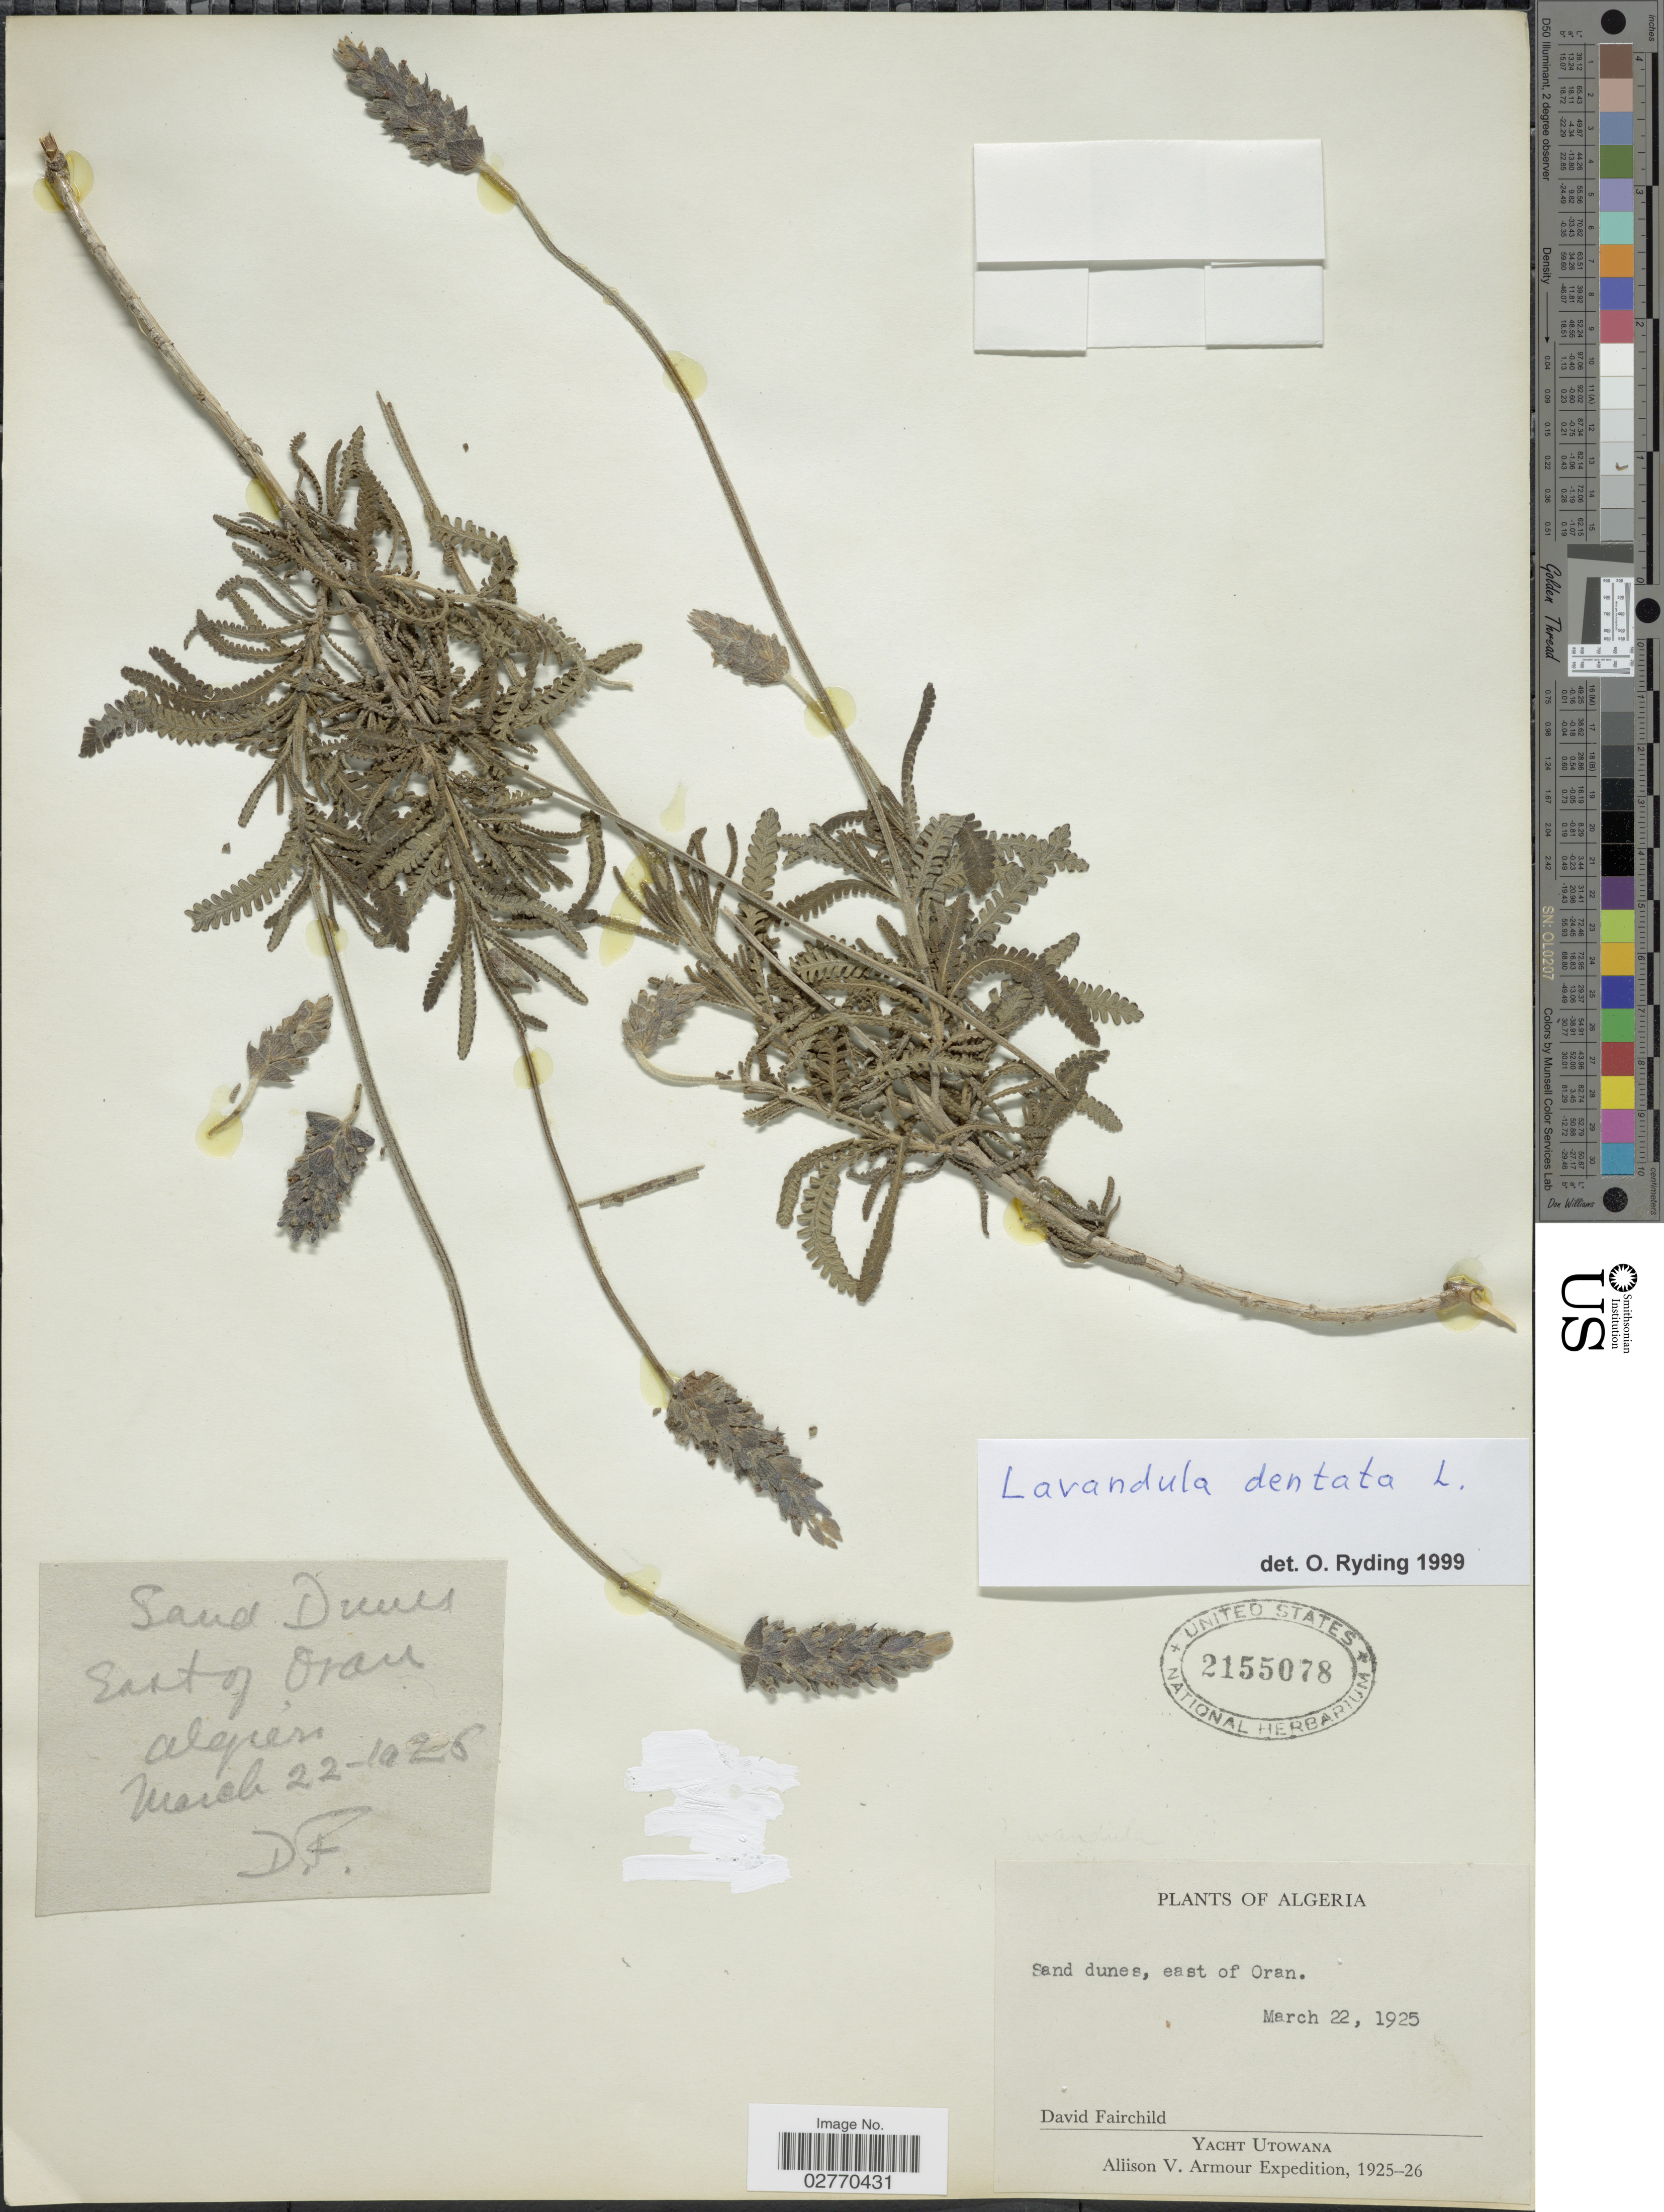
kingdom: Plantae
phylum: Tracheophyta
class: Magnoliopsida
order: Lamiales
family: Lamiaceae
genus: Lavandula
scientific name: Lavandula dentata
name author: L.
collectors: D. Fairchild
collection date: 1925-03-22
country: Algeria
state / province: Oran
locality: Sand dunes, east of Oran.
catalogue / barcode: US 2155078